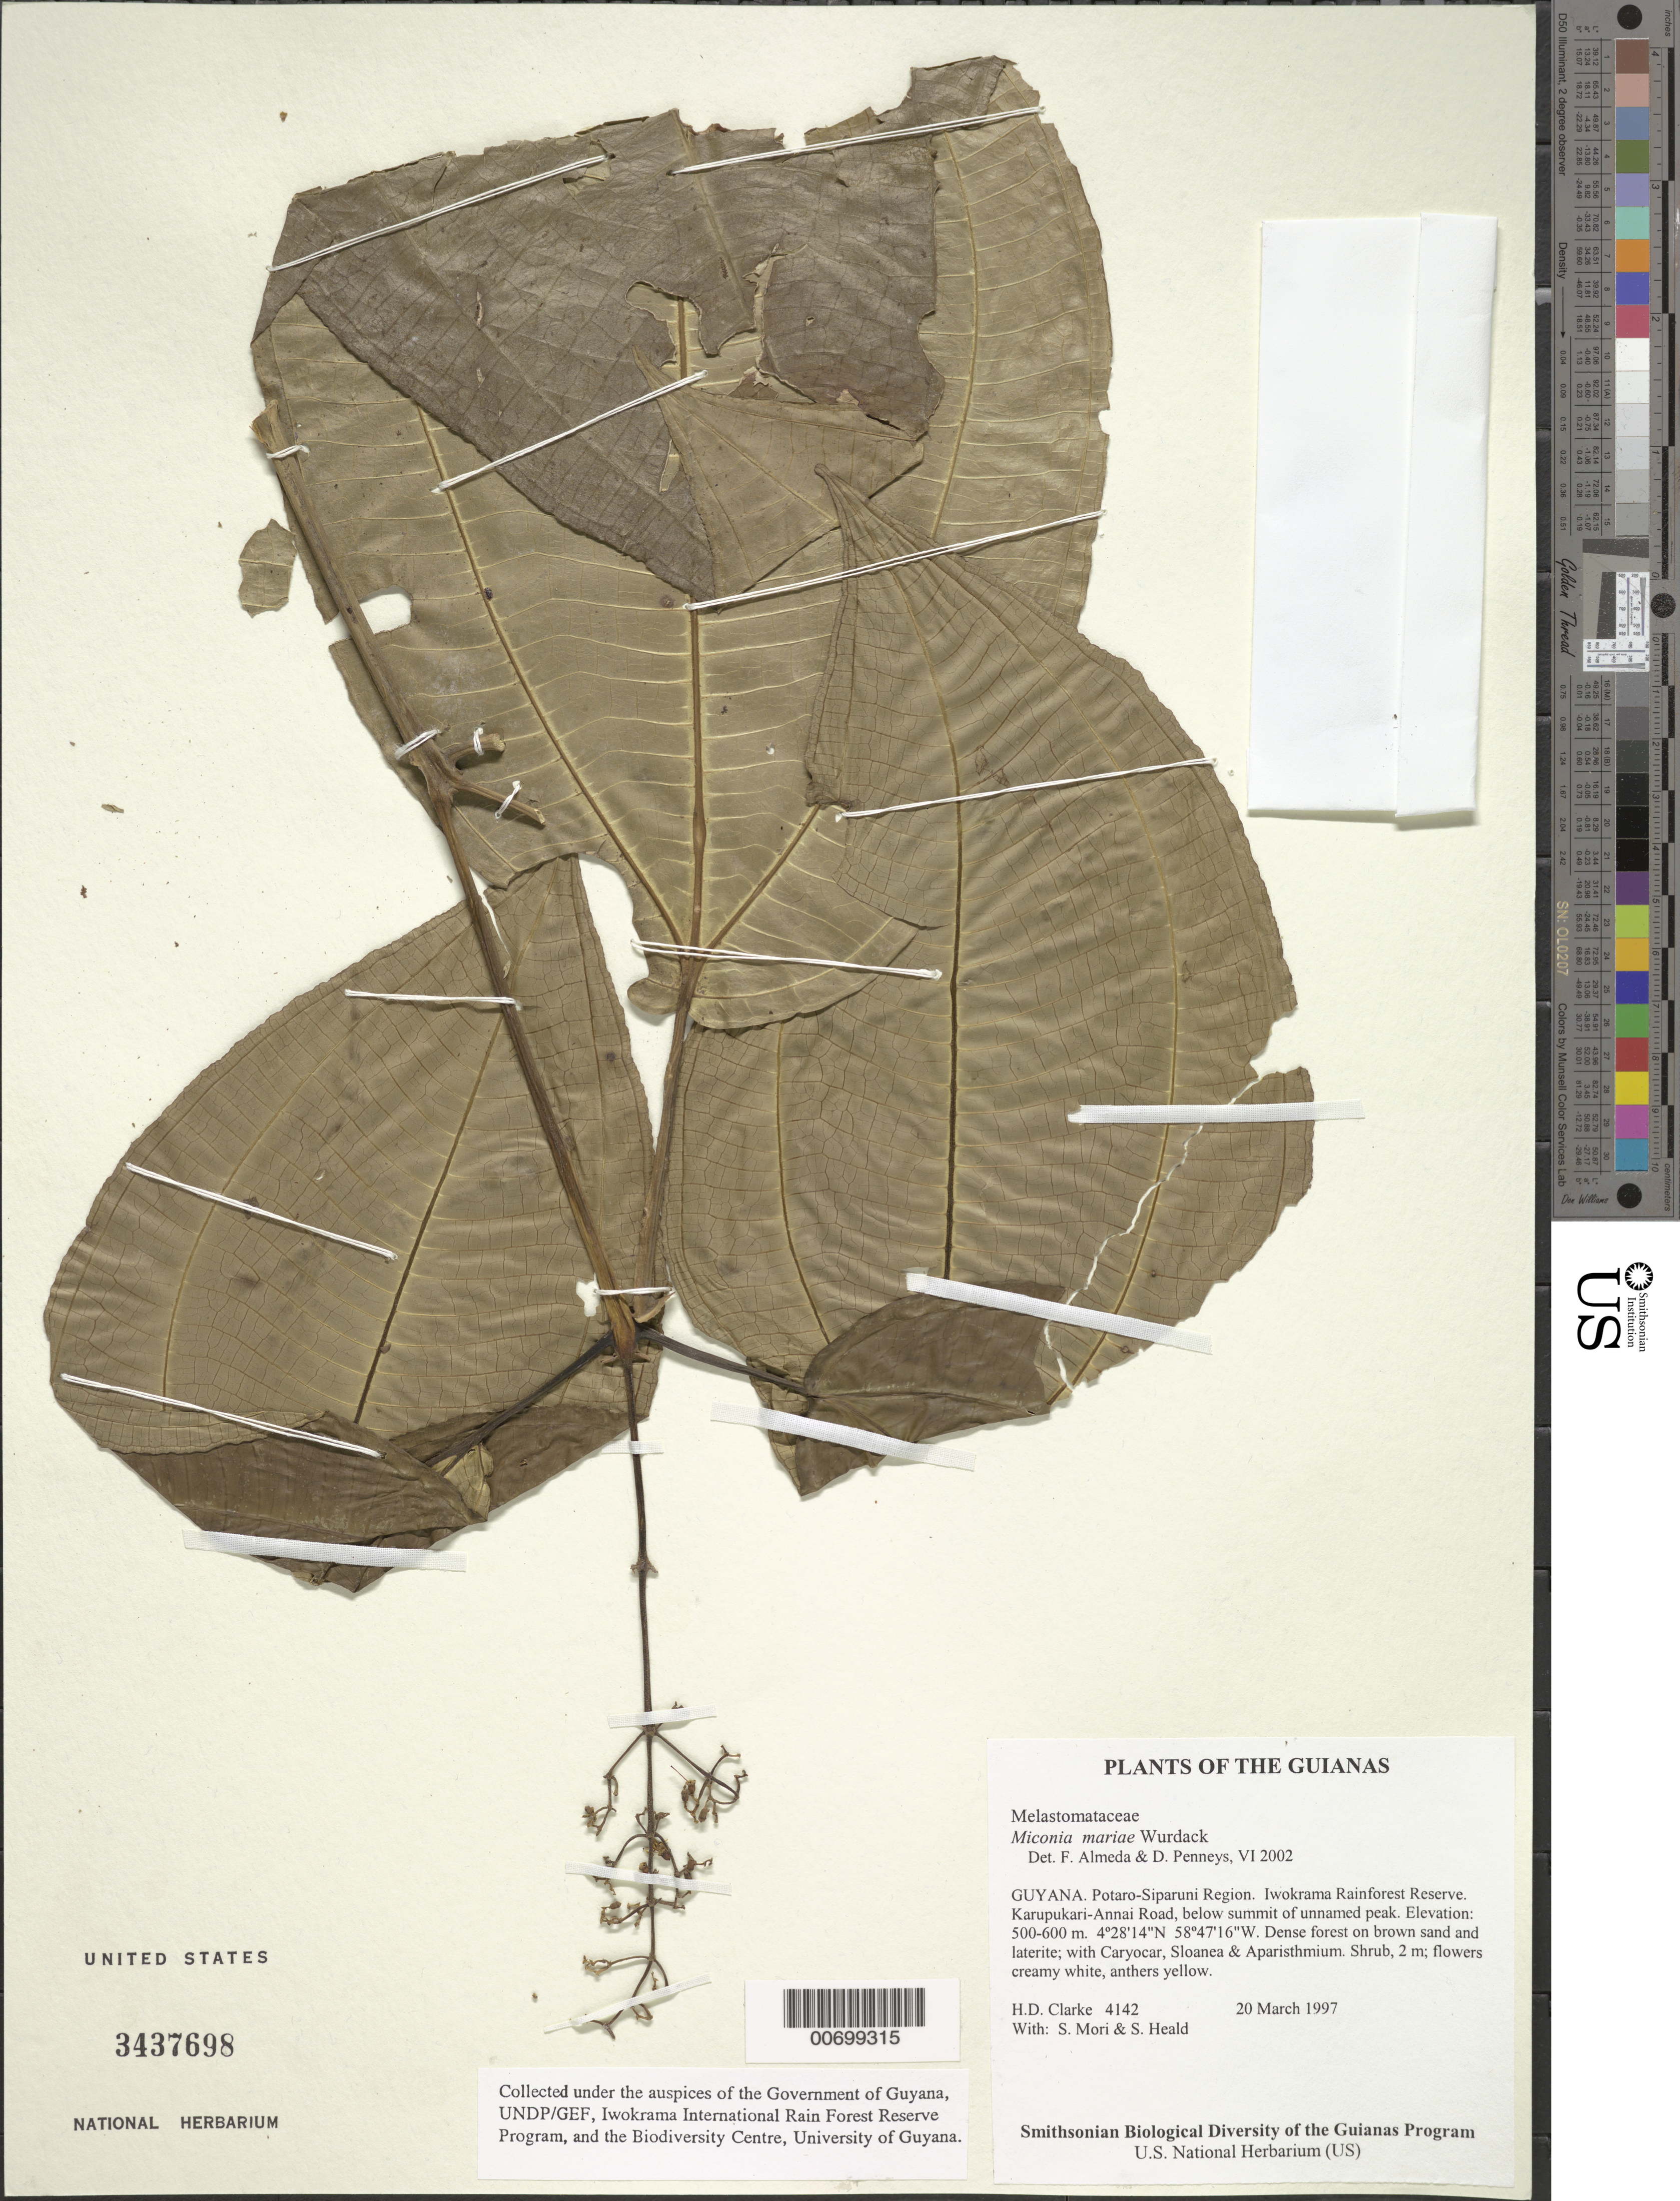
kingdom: Plantae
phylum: Tracheophyta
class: Magnoliopsida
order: Myrtales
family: Melastomataceae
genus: Miconia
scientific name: Miconia mariae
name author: Wurdack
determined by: Almeda, F.; Penneys, D. S.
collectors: H. D. Clarke, S. Mori & S. Heald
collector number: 4142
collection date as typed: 20 March 1997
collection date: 1997-03-20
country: Guyana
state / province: Potaro-Siparuni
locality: Iwokrama Rainforest Reserve. Karupukari-Annai Road, below summit of unnamed peak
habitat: Dense forest on brown sand and laterite; with Caryocar, Sloanea & Aparisthmium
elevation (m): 500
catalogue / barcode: US 3437698